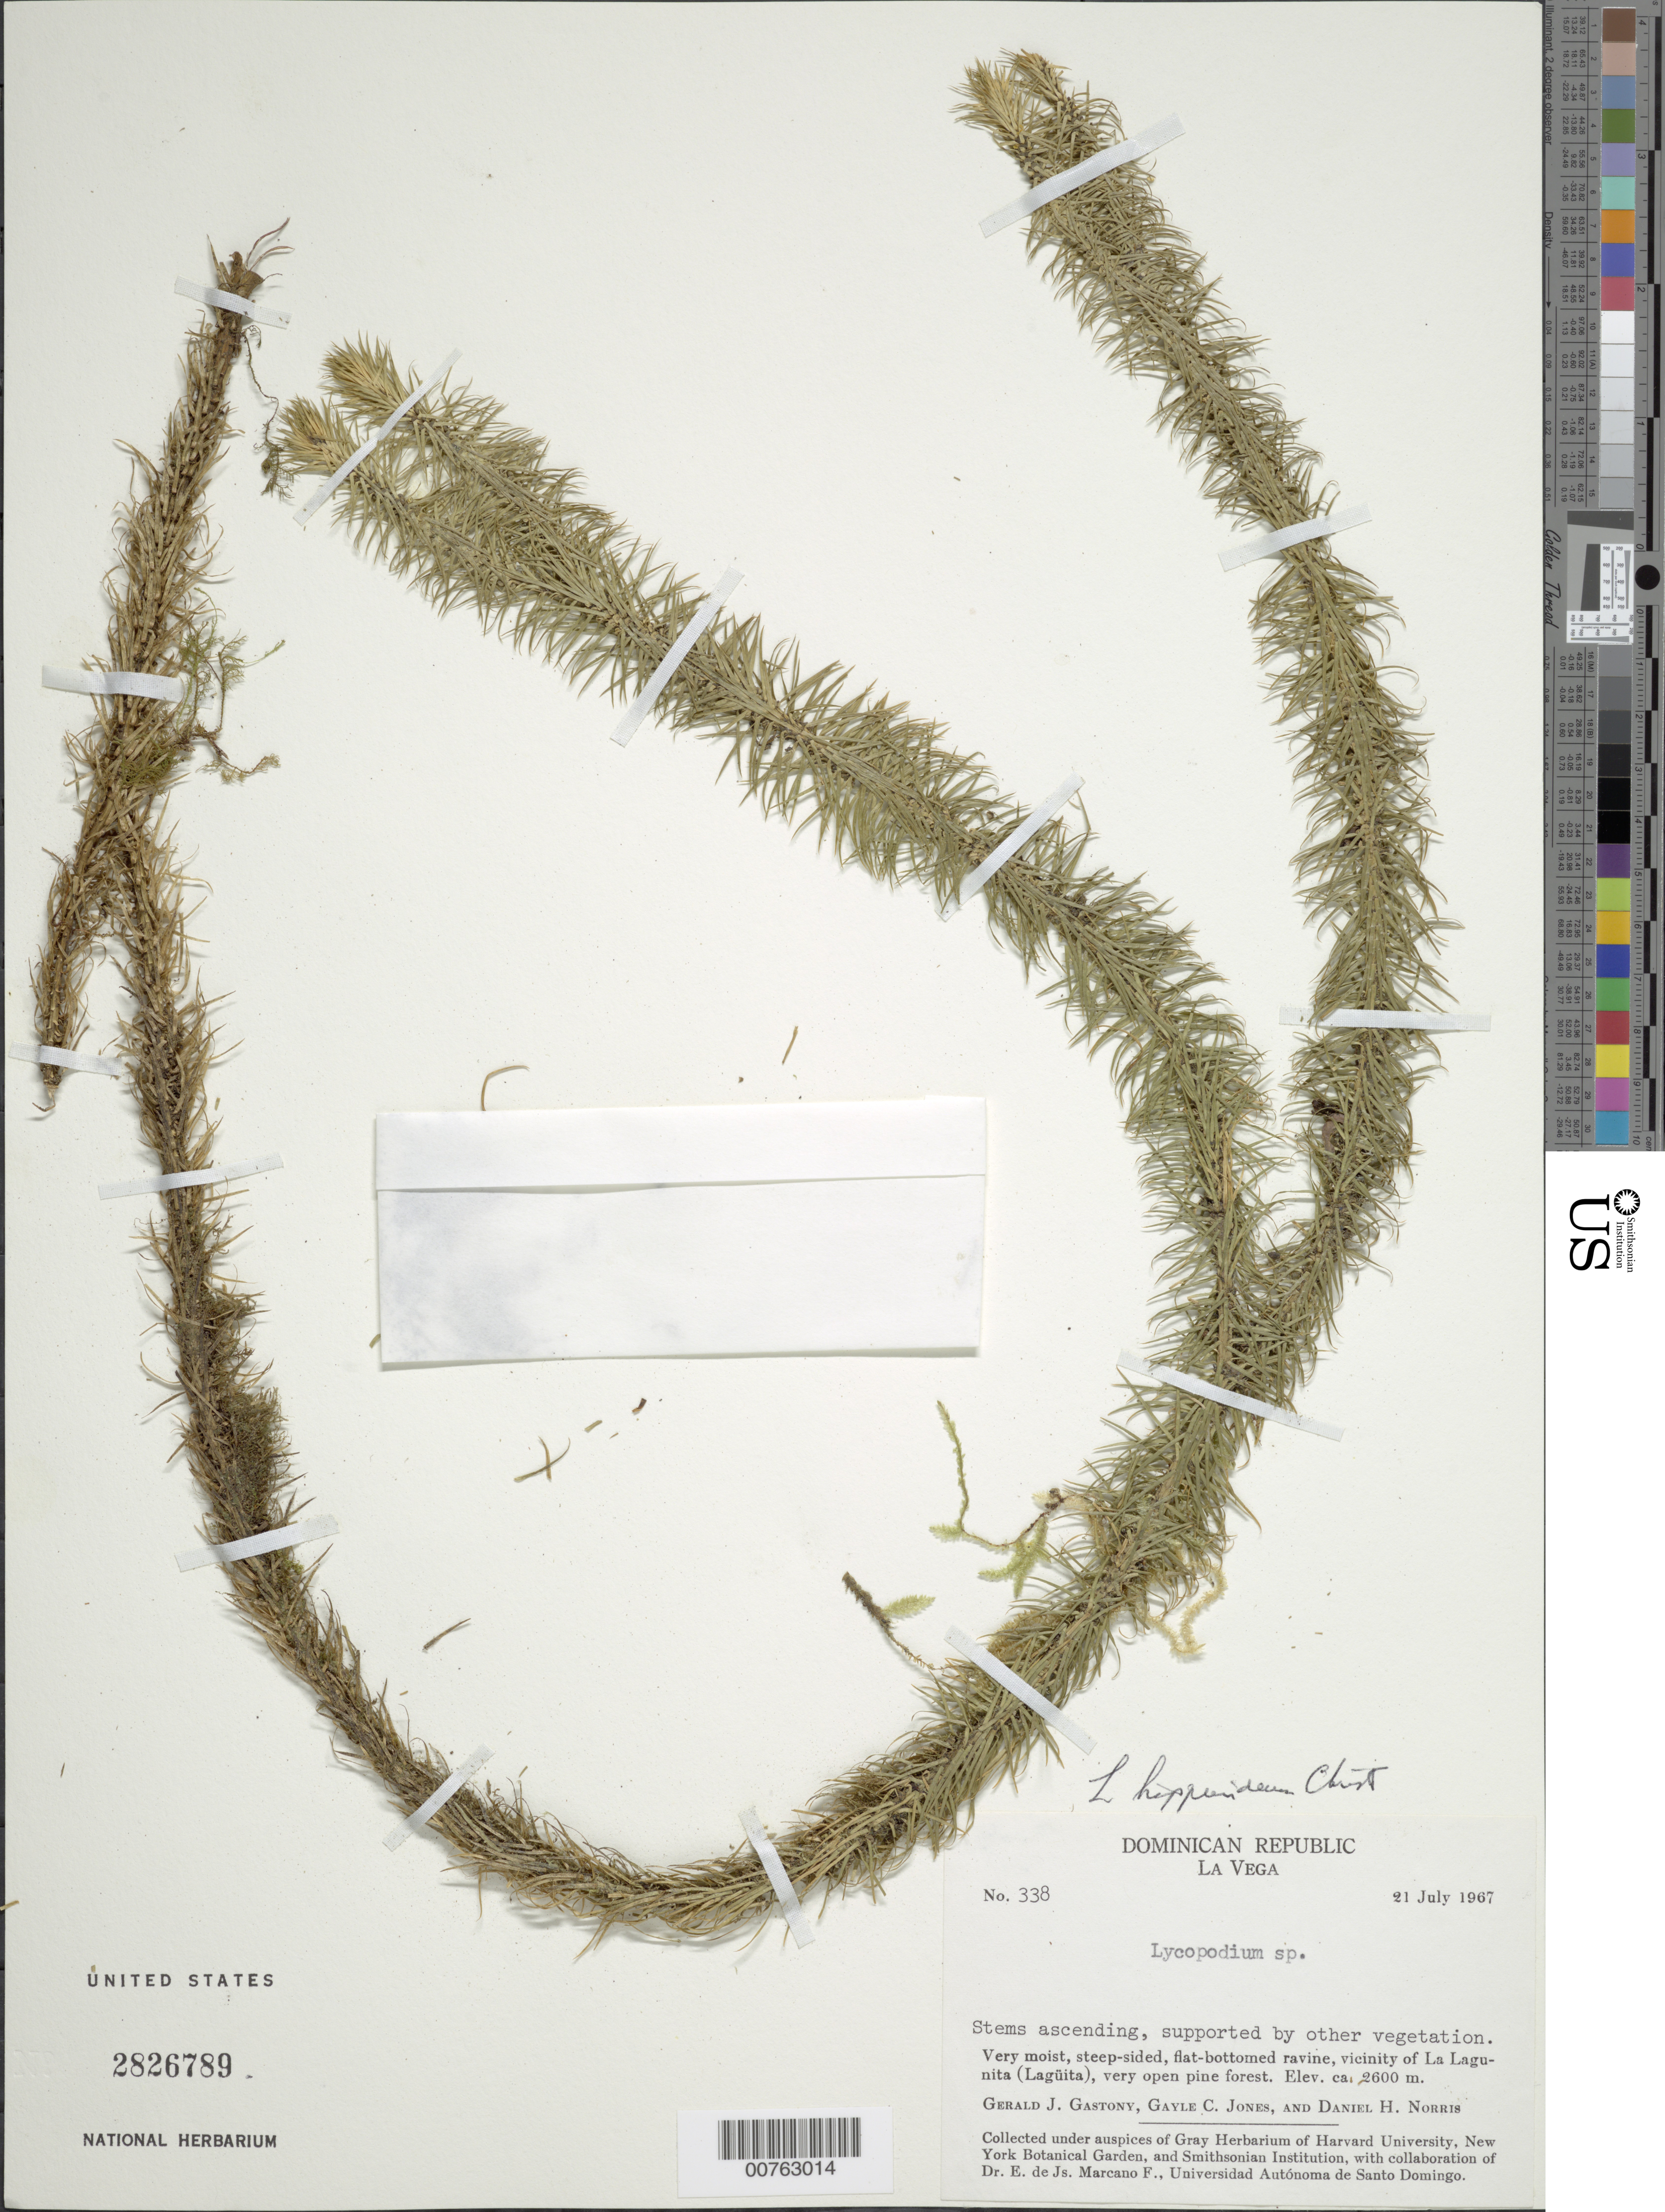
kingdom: Plantae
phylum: Tracheophyta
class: Lycopodiopsida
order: Lycopodiales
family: Lycopodiaceae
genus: Phlegmariurus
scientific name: Phlegmariurus hippurideus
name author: (Christ) B. Øllg.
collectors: G. Gastony, G. C. Jones & D. H. Norris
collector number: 338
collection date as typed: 21 Jul 1967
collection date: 1967-07-21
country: Dominican Republic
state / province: La Vega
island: Hispaniola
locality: Vicinity of La Lagunita (Lagüita)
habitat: Very moist, steep-sided, flat-bottomed ravine, very open pine forest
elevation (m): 2600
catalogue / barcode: US 2826789